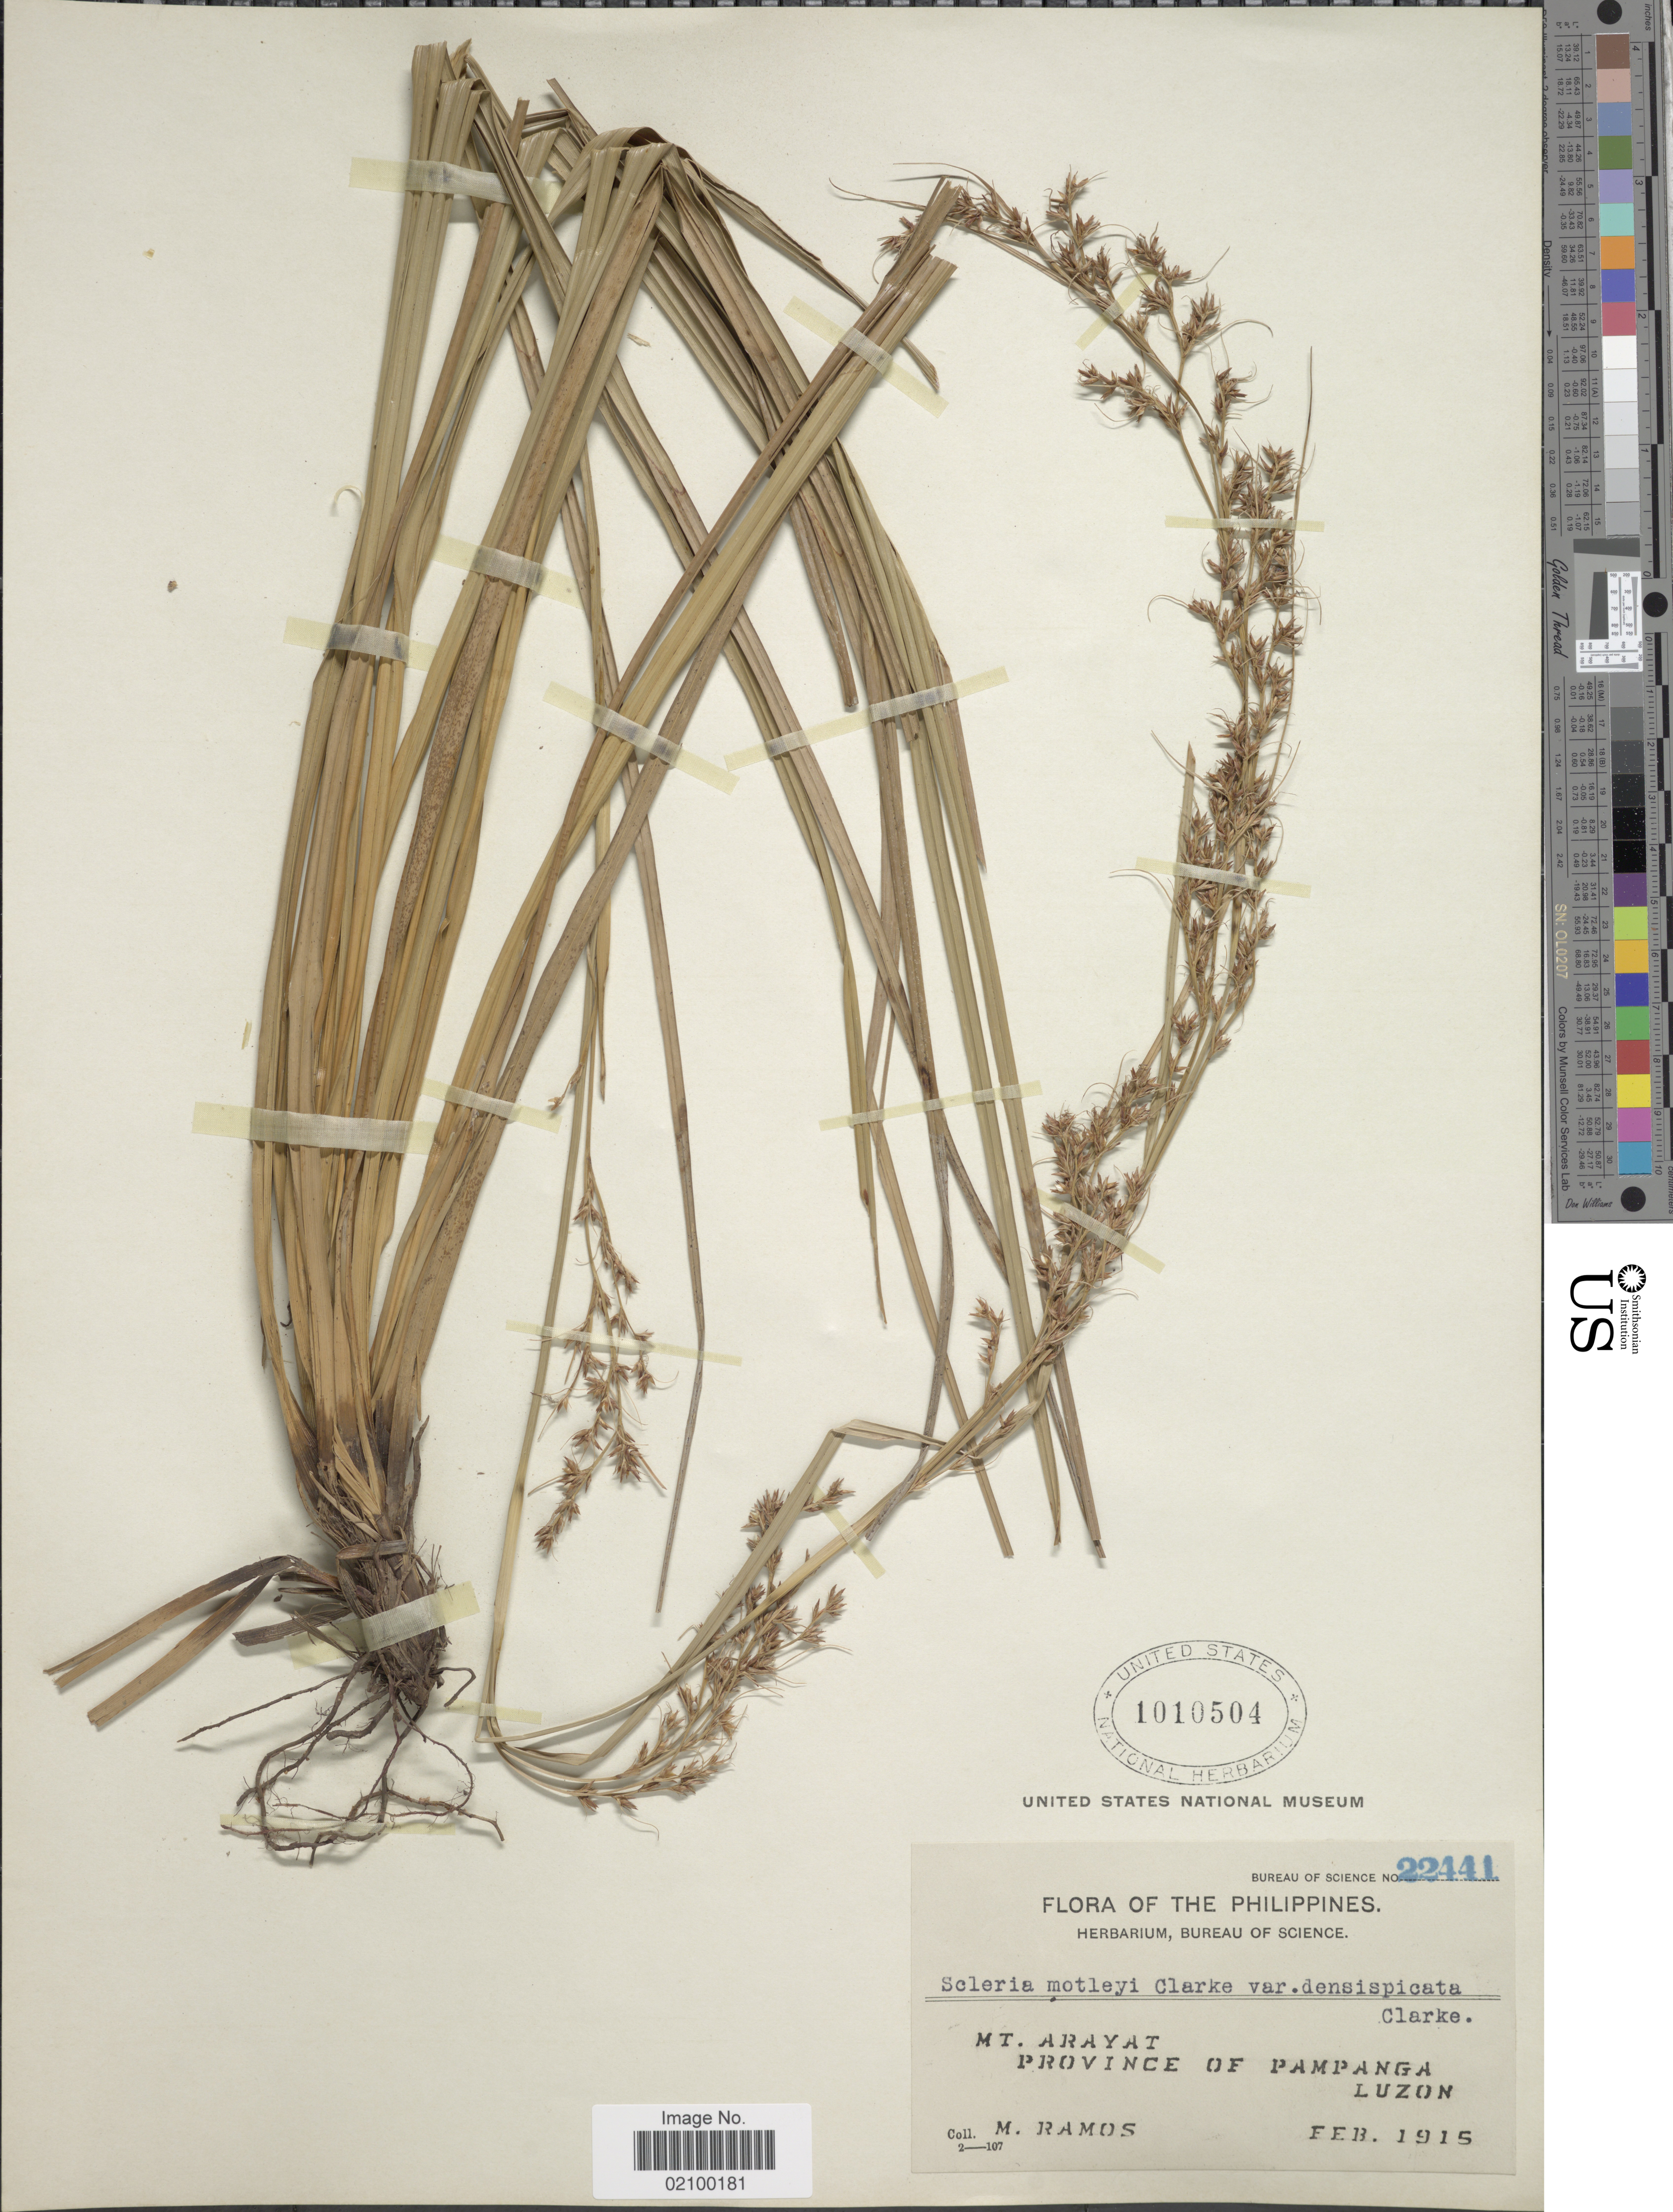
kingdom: Plantae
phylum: Tracheophyta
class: Liliopsida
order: Poales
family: Cyperaceae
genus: Scleria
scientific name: Scleria motleyi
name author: C.B. Clarke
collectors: M. Ramos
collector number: Bureau Of Science 22441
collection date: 1915-02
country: Philippines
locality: Mt. Arayat. Province of Pampanga, Luzon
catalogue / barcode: US 1010504